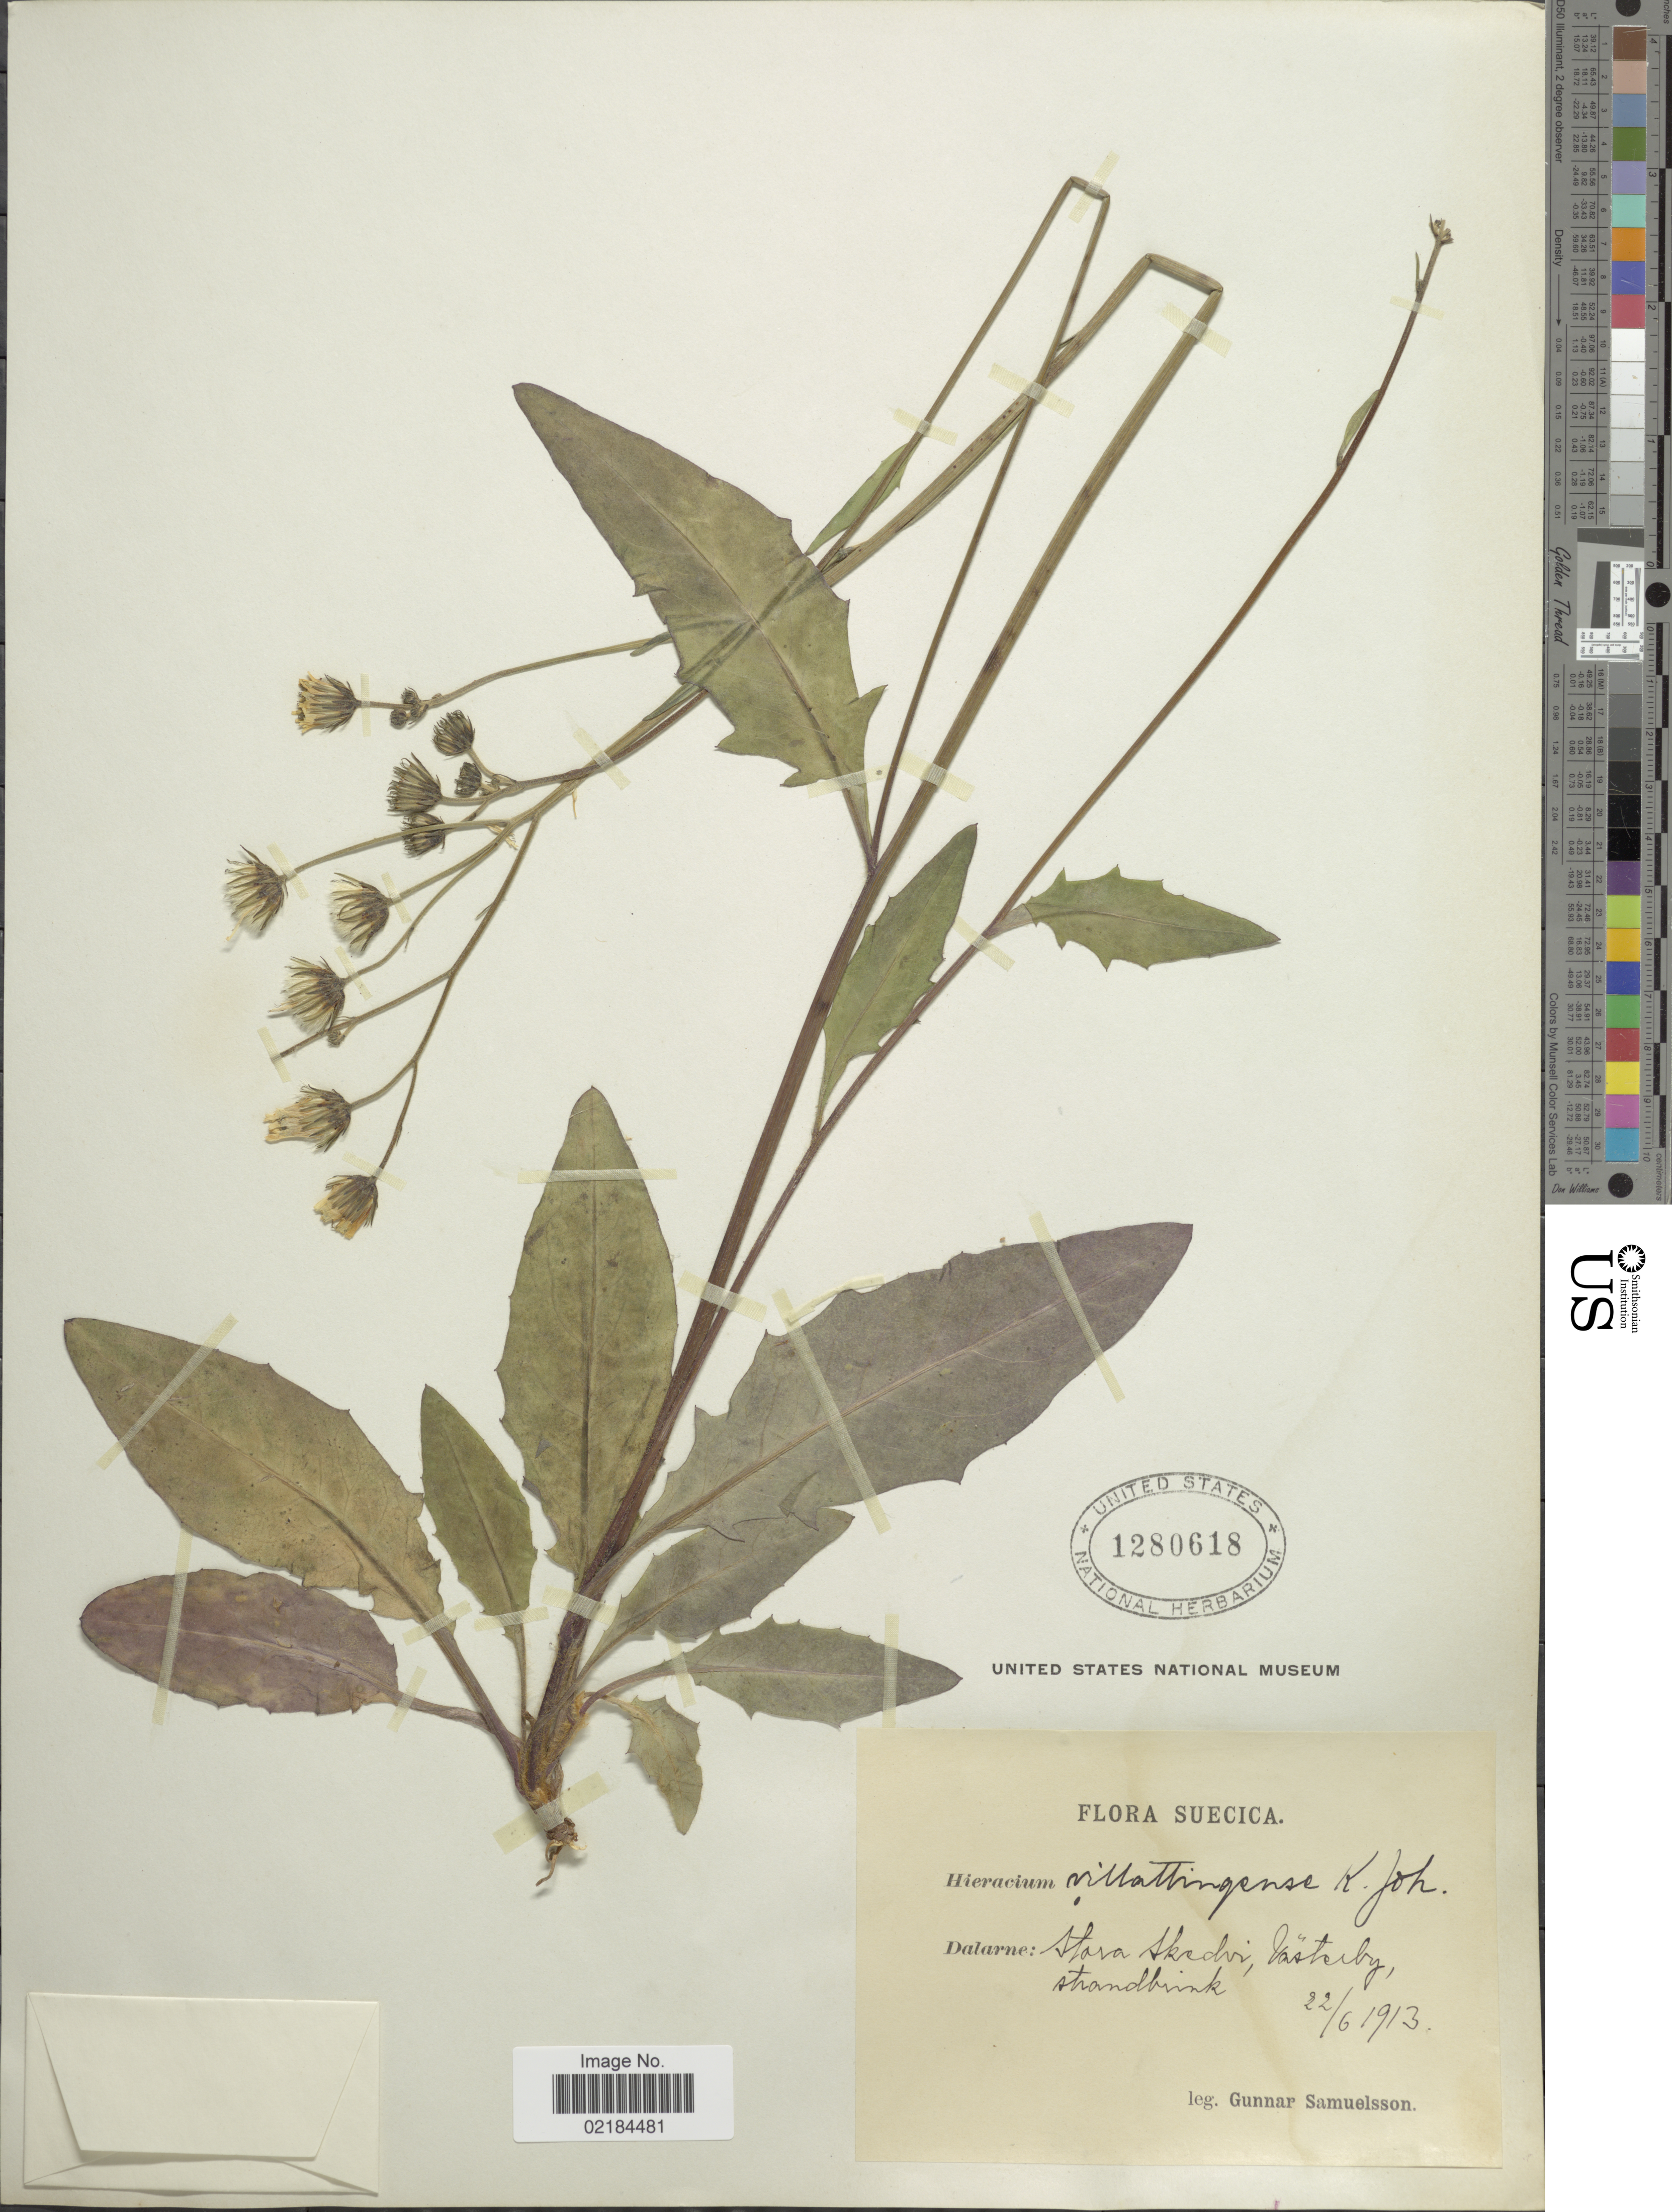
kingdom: Plantae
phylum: Tracheophyta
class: Magnoliopsida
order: Asterales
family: Asteraceae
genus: Hieracium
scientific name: Hieracium villattingense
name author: Johanss.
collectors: G. Samuelsson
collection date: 1903-06-22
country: Sweden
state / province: Dalarna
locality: Suecia, Dalarne: Atara Skedvi, Vasterby, strandbink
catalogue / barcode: US 1280618